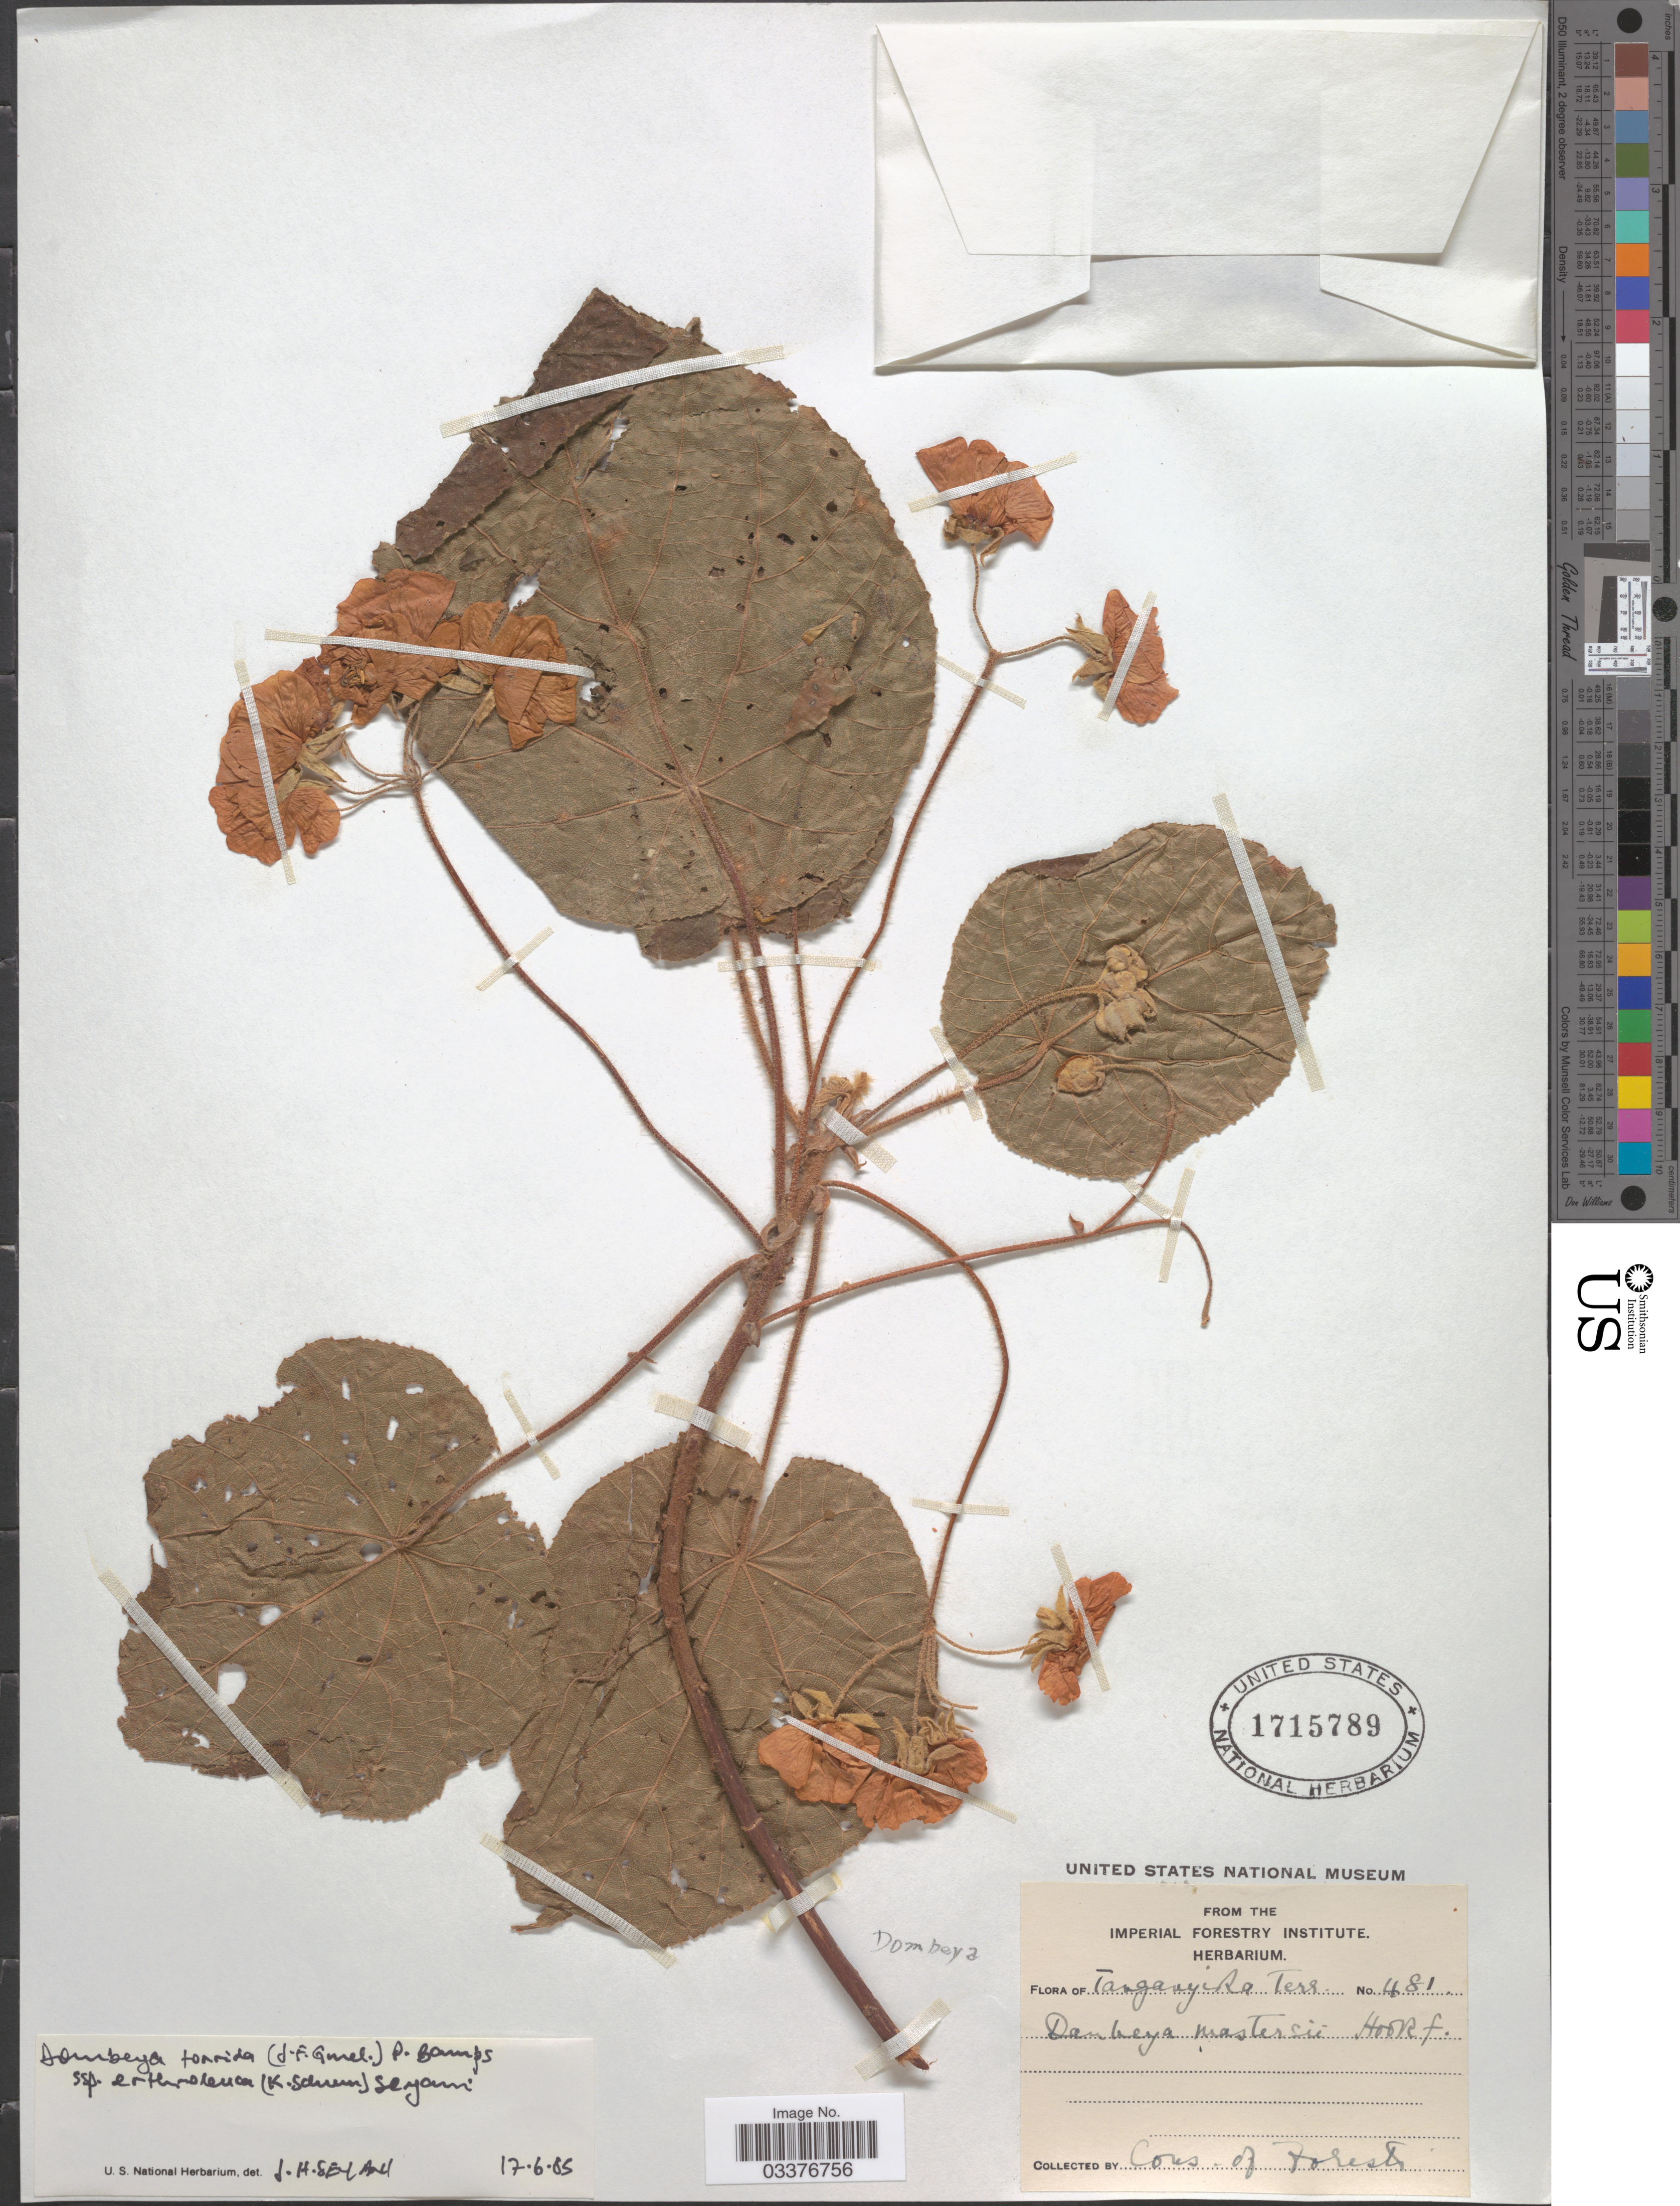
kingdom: Plantae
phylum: Tracheophyta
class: Magnoliopsida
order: Malvales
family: Malvaceae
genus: Dombeya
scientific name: Dombeya torrida subsp. erythroleuca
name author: (J.F. Gmel.) Bamps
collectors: Cons. of Forests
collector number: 481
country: Tanzania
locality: Tanganyika Terr.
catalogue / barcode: US 1715789